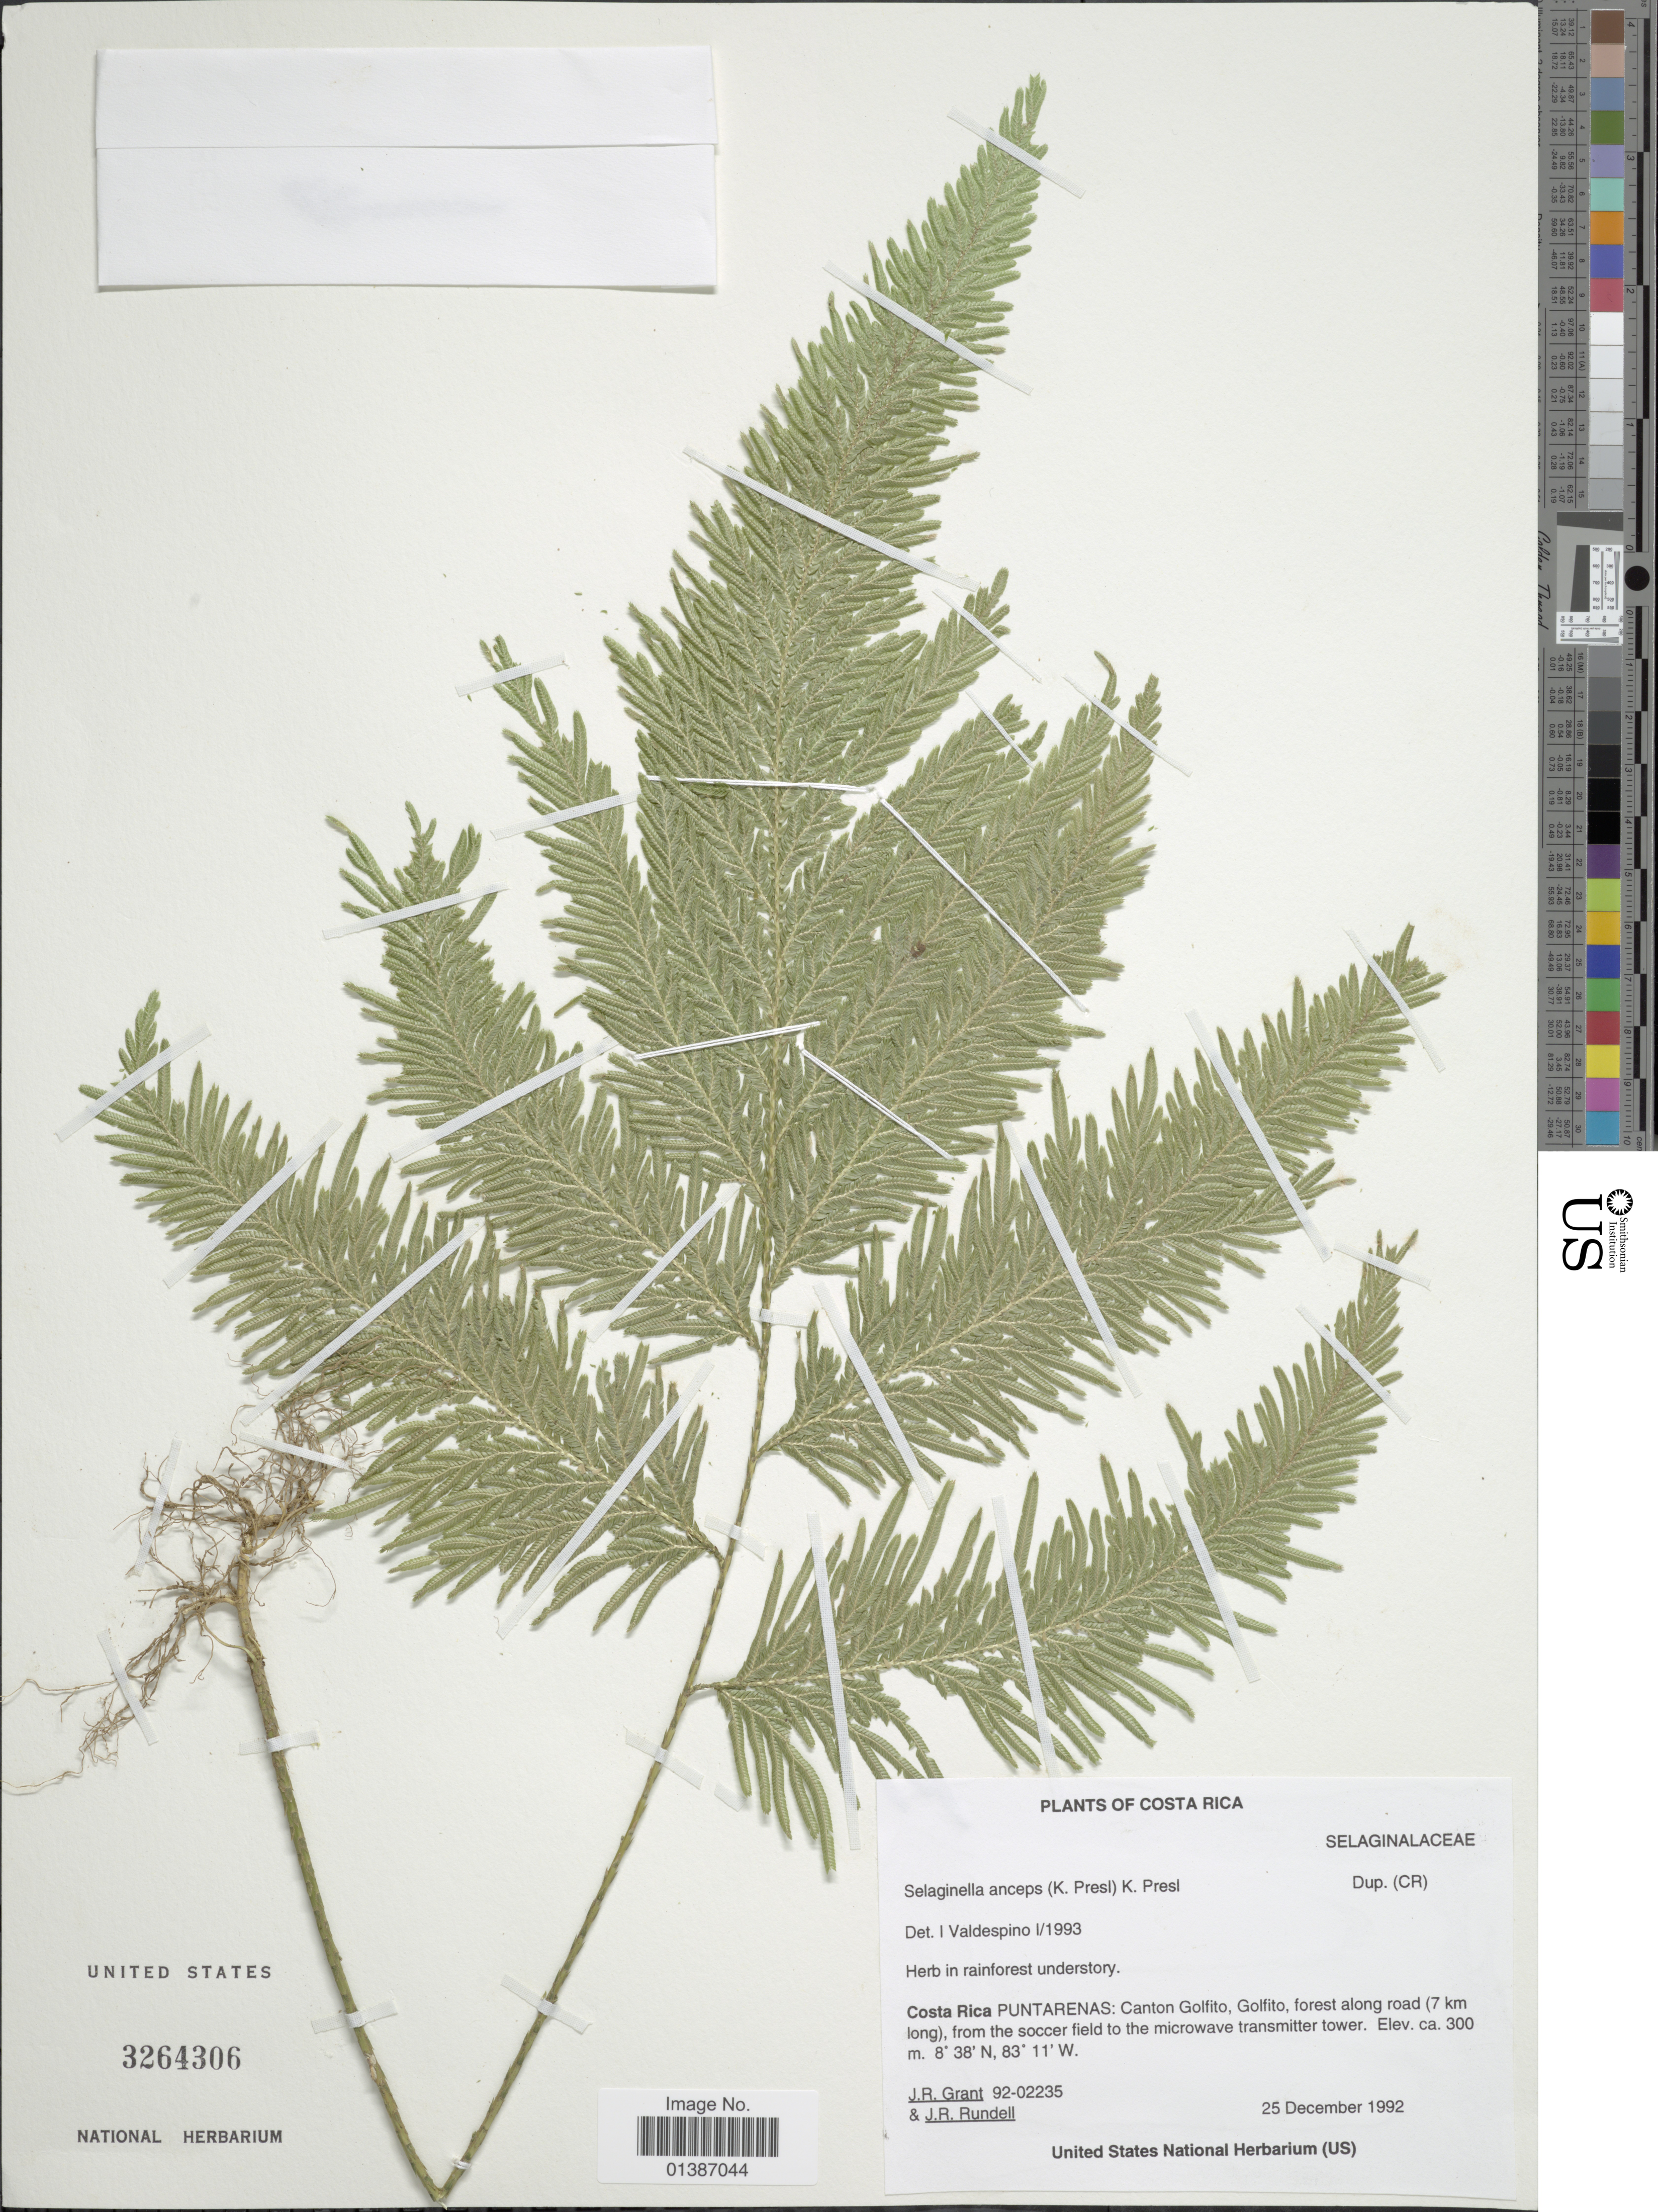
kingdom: Plantae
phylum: Tracheophyta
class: Lycopodiopsida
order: Selaginellales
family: Selaginellaceae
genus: Selaginella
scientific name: Selaginella anceps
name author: (C. Presl)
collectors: J. Grant & J. R. Rundell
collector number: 92-02235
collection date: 1992-12-25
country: Costa Rica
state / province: Puntarenas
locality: Puntarenas: Canton Golfito, Golfito, forest along road (7 km long), from the soccer field to the microwave transmitter tower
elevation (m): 300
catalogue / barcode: US 3264306